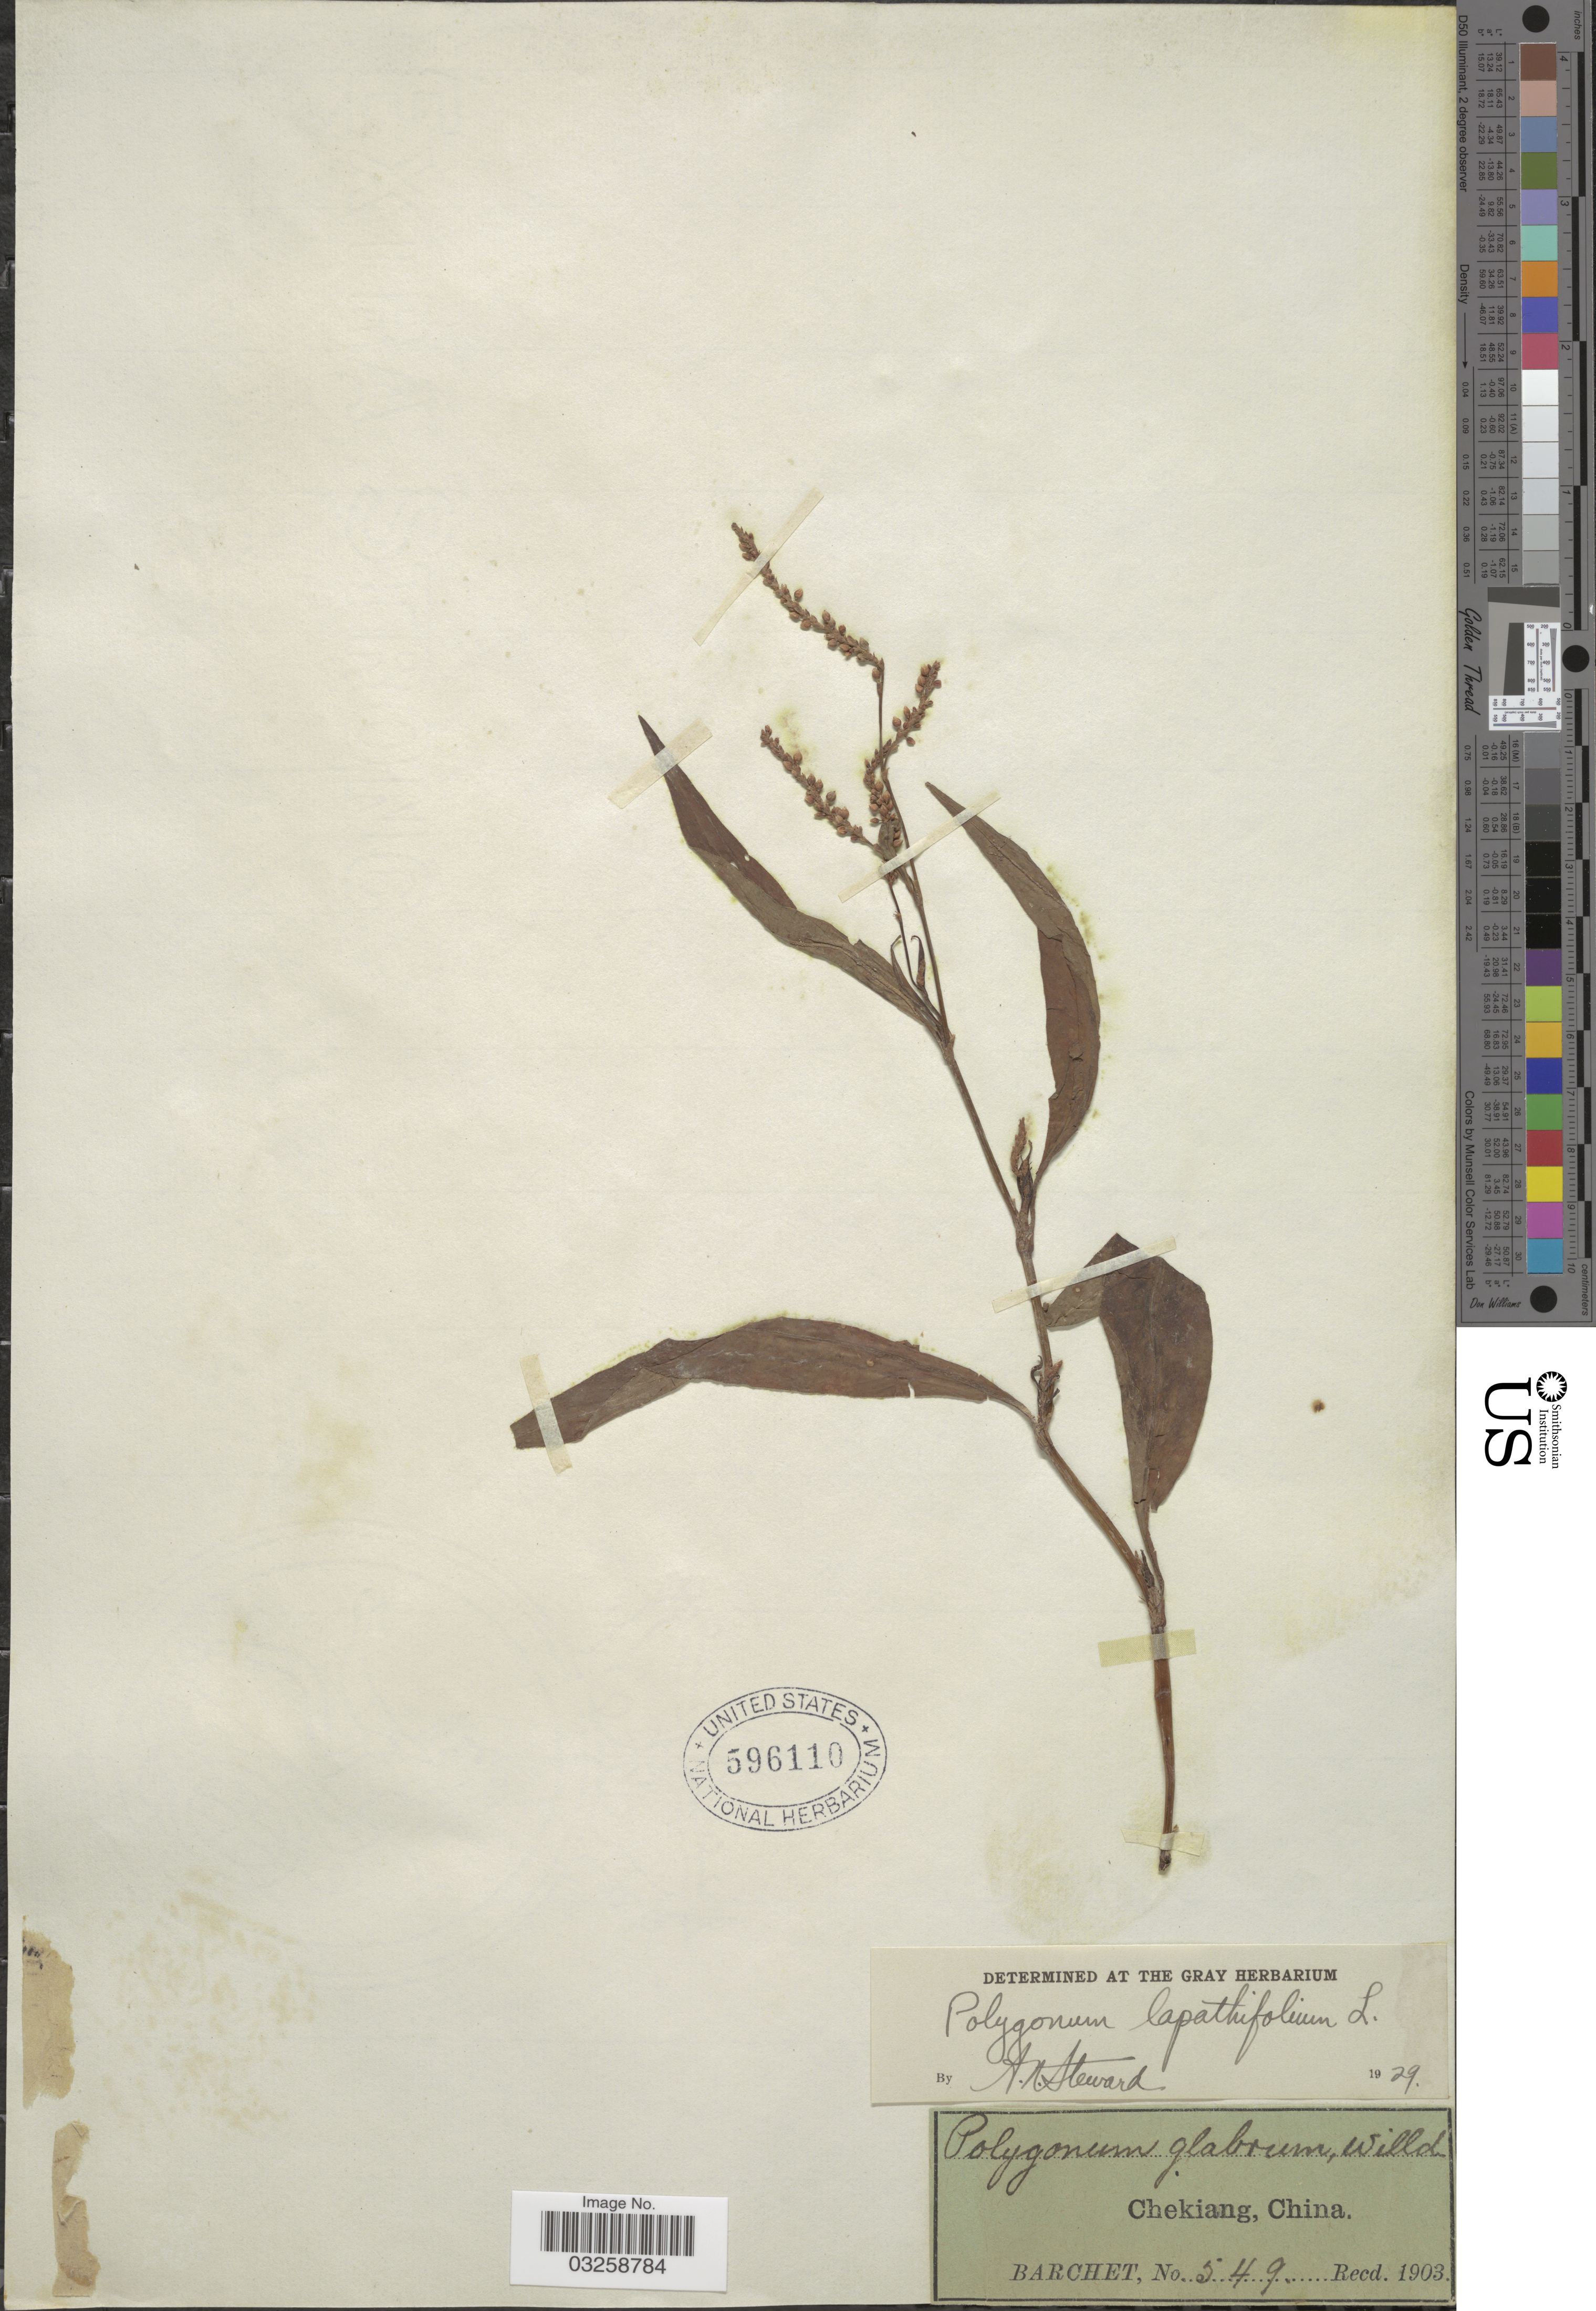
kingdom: Plantae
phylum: Tracheophyta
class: Magnoliopsida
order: Caryophyllales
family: Polygonaceae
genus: Polygonum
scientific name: Polygonum lapathifolium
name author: L.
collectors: Barchet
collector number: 549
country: China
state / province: Zhejiang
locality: Chekiang.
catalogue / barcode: US 596110